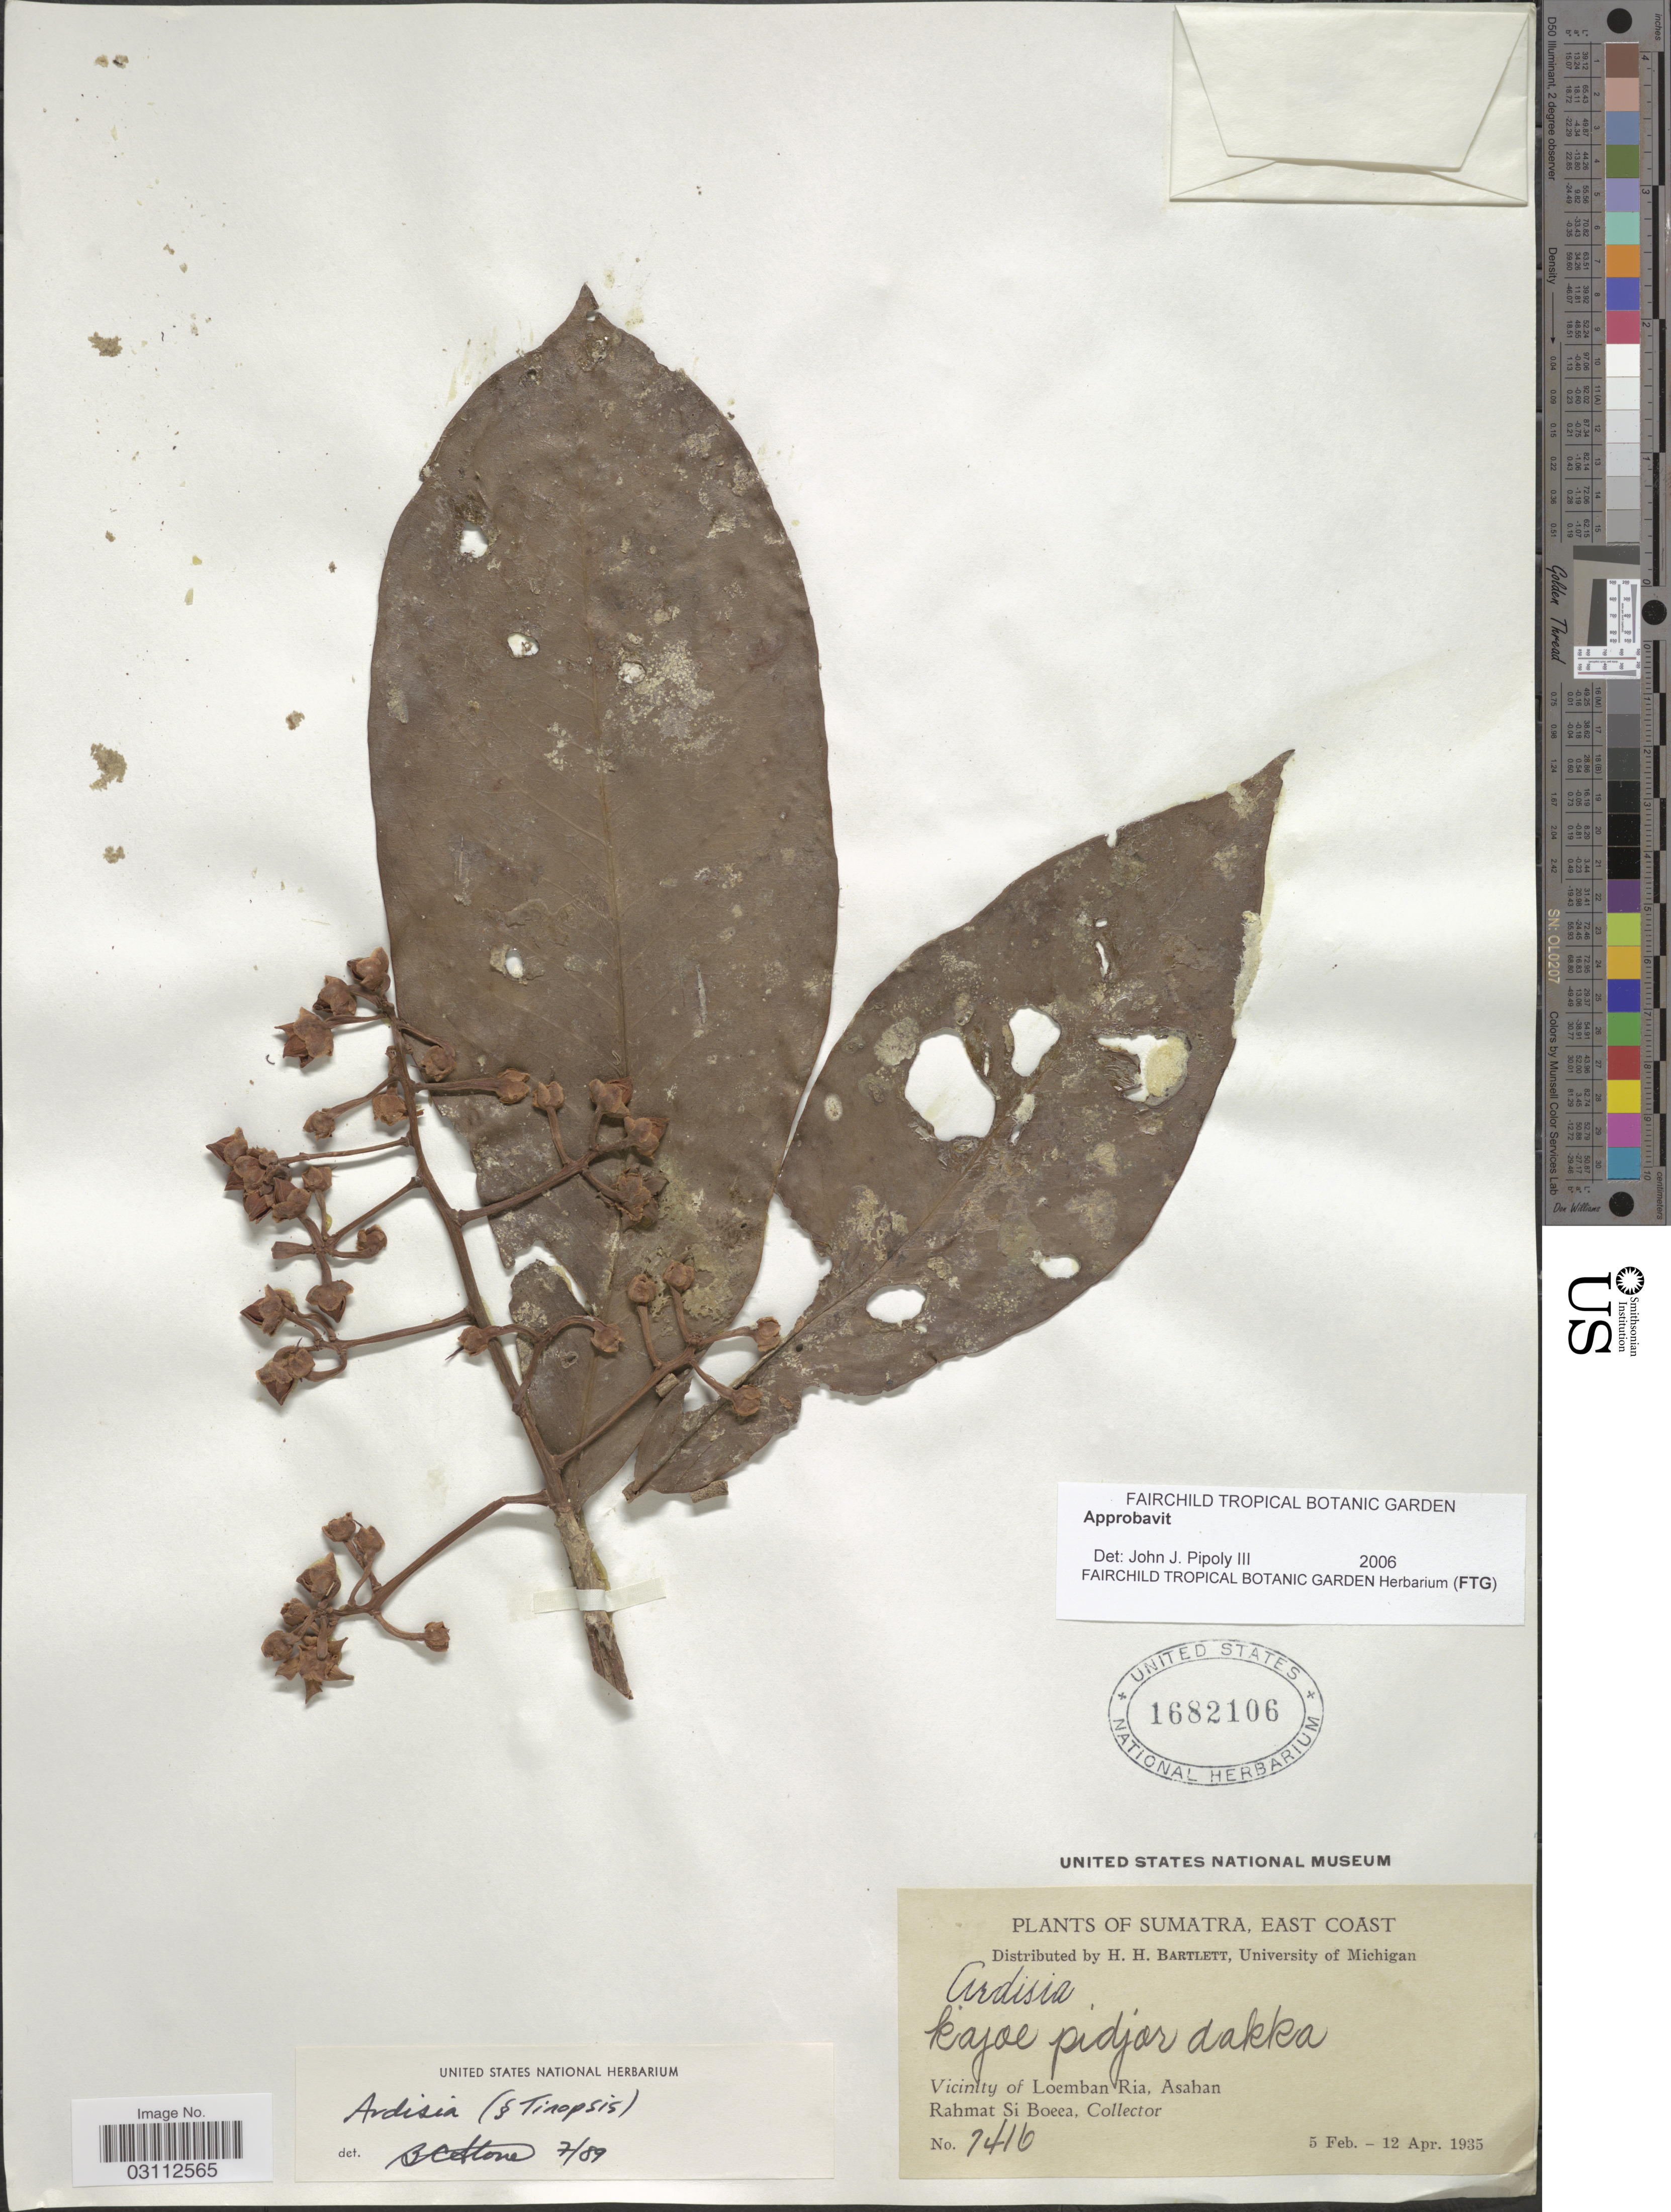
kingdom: Plantae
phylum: Tracheophyta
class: Magnoliopsida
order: Ericales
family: Primulaceae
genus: Ardisia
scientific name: Ardisia sp.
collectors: Rahmat Si Boeea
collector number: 7416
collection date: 1935-02-05/1935-04-12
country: Indonesia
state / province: Sumatra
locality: East Coast. Vicinity of Loemban Ria, Asahan.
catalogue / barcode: US 1682106